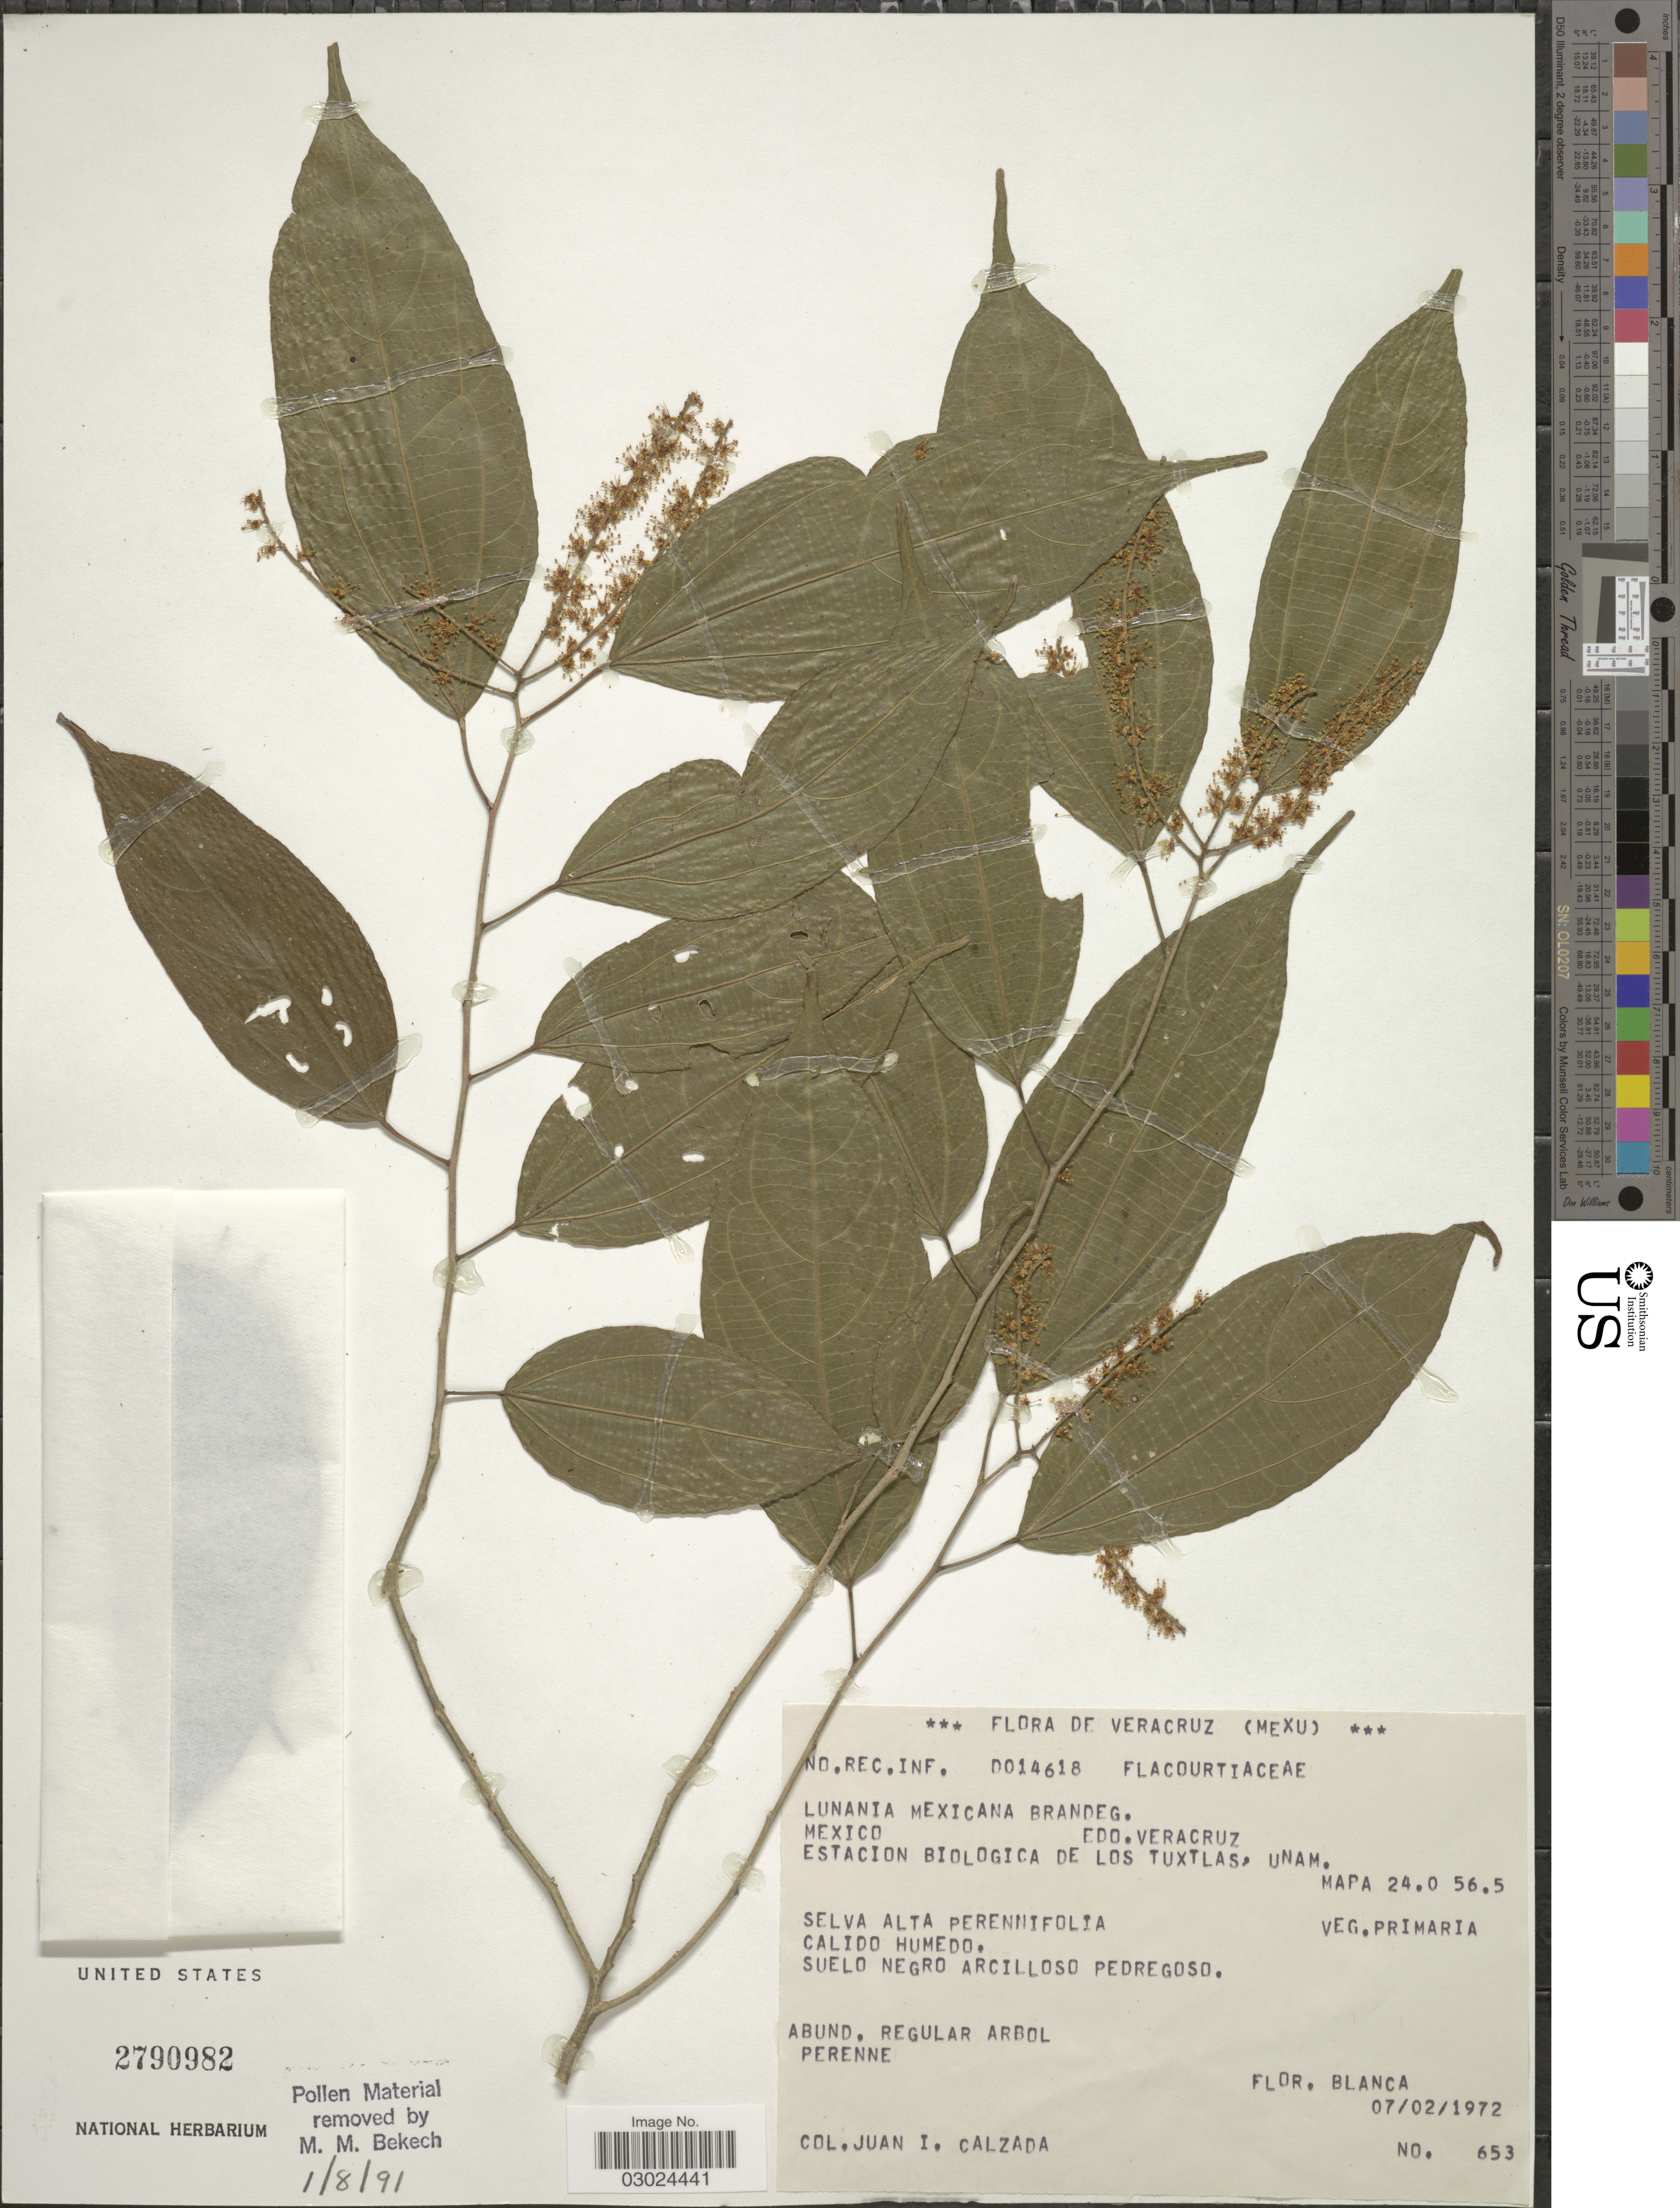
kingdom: Plantae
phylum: Tracheophyta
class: Magnoliopsida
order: Malpighiales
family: Salicaceae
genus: Lunania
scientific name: Lunania mexicana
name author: Brandegee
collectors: J. I. Calzada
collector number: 653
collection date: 1972-02-07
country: Mexico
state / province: Veracruz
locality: Veracruz. Edo. Veracruz. Estacion Biologica de los Tuxtlas, Unam.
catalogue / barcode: US 2790982